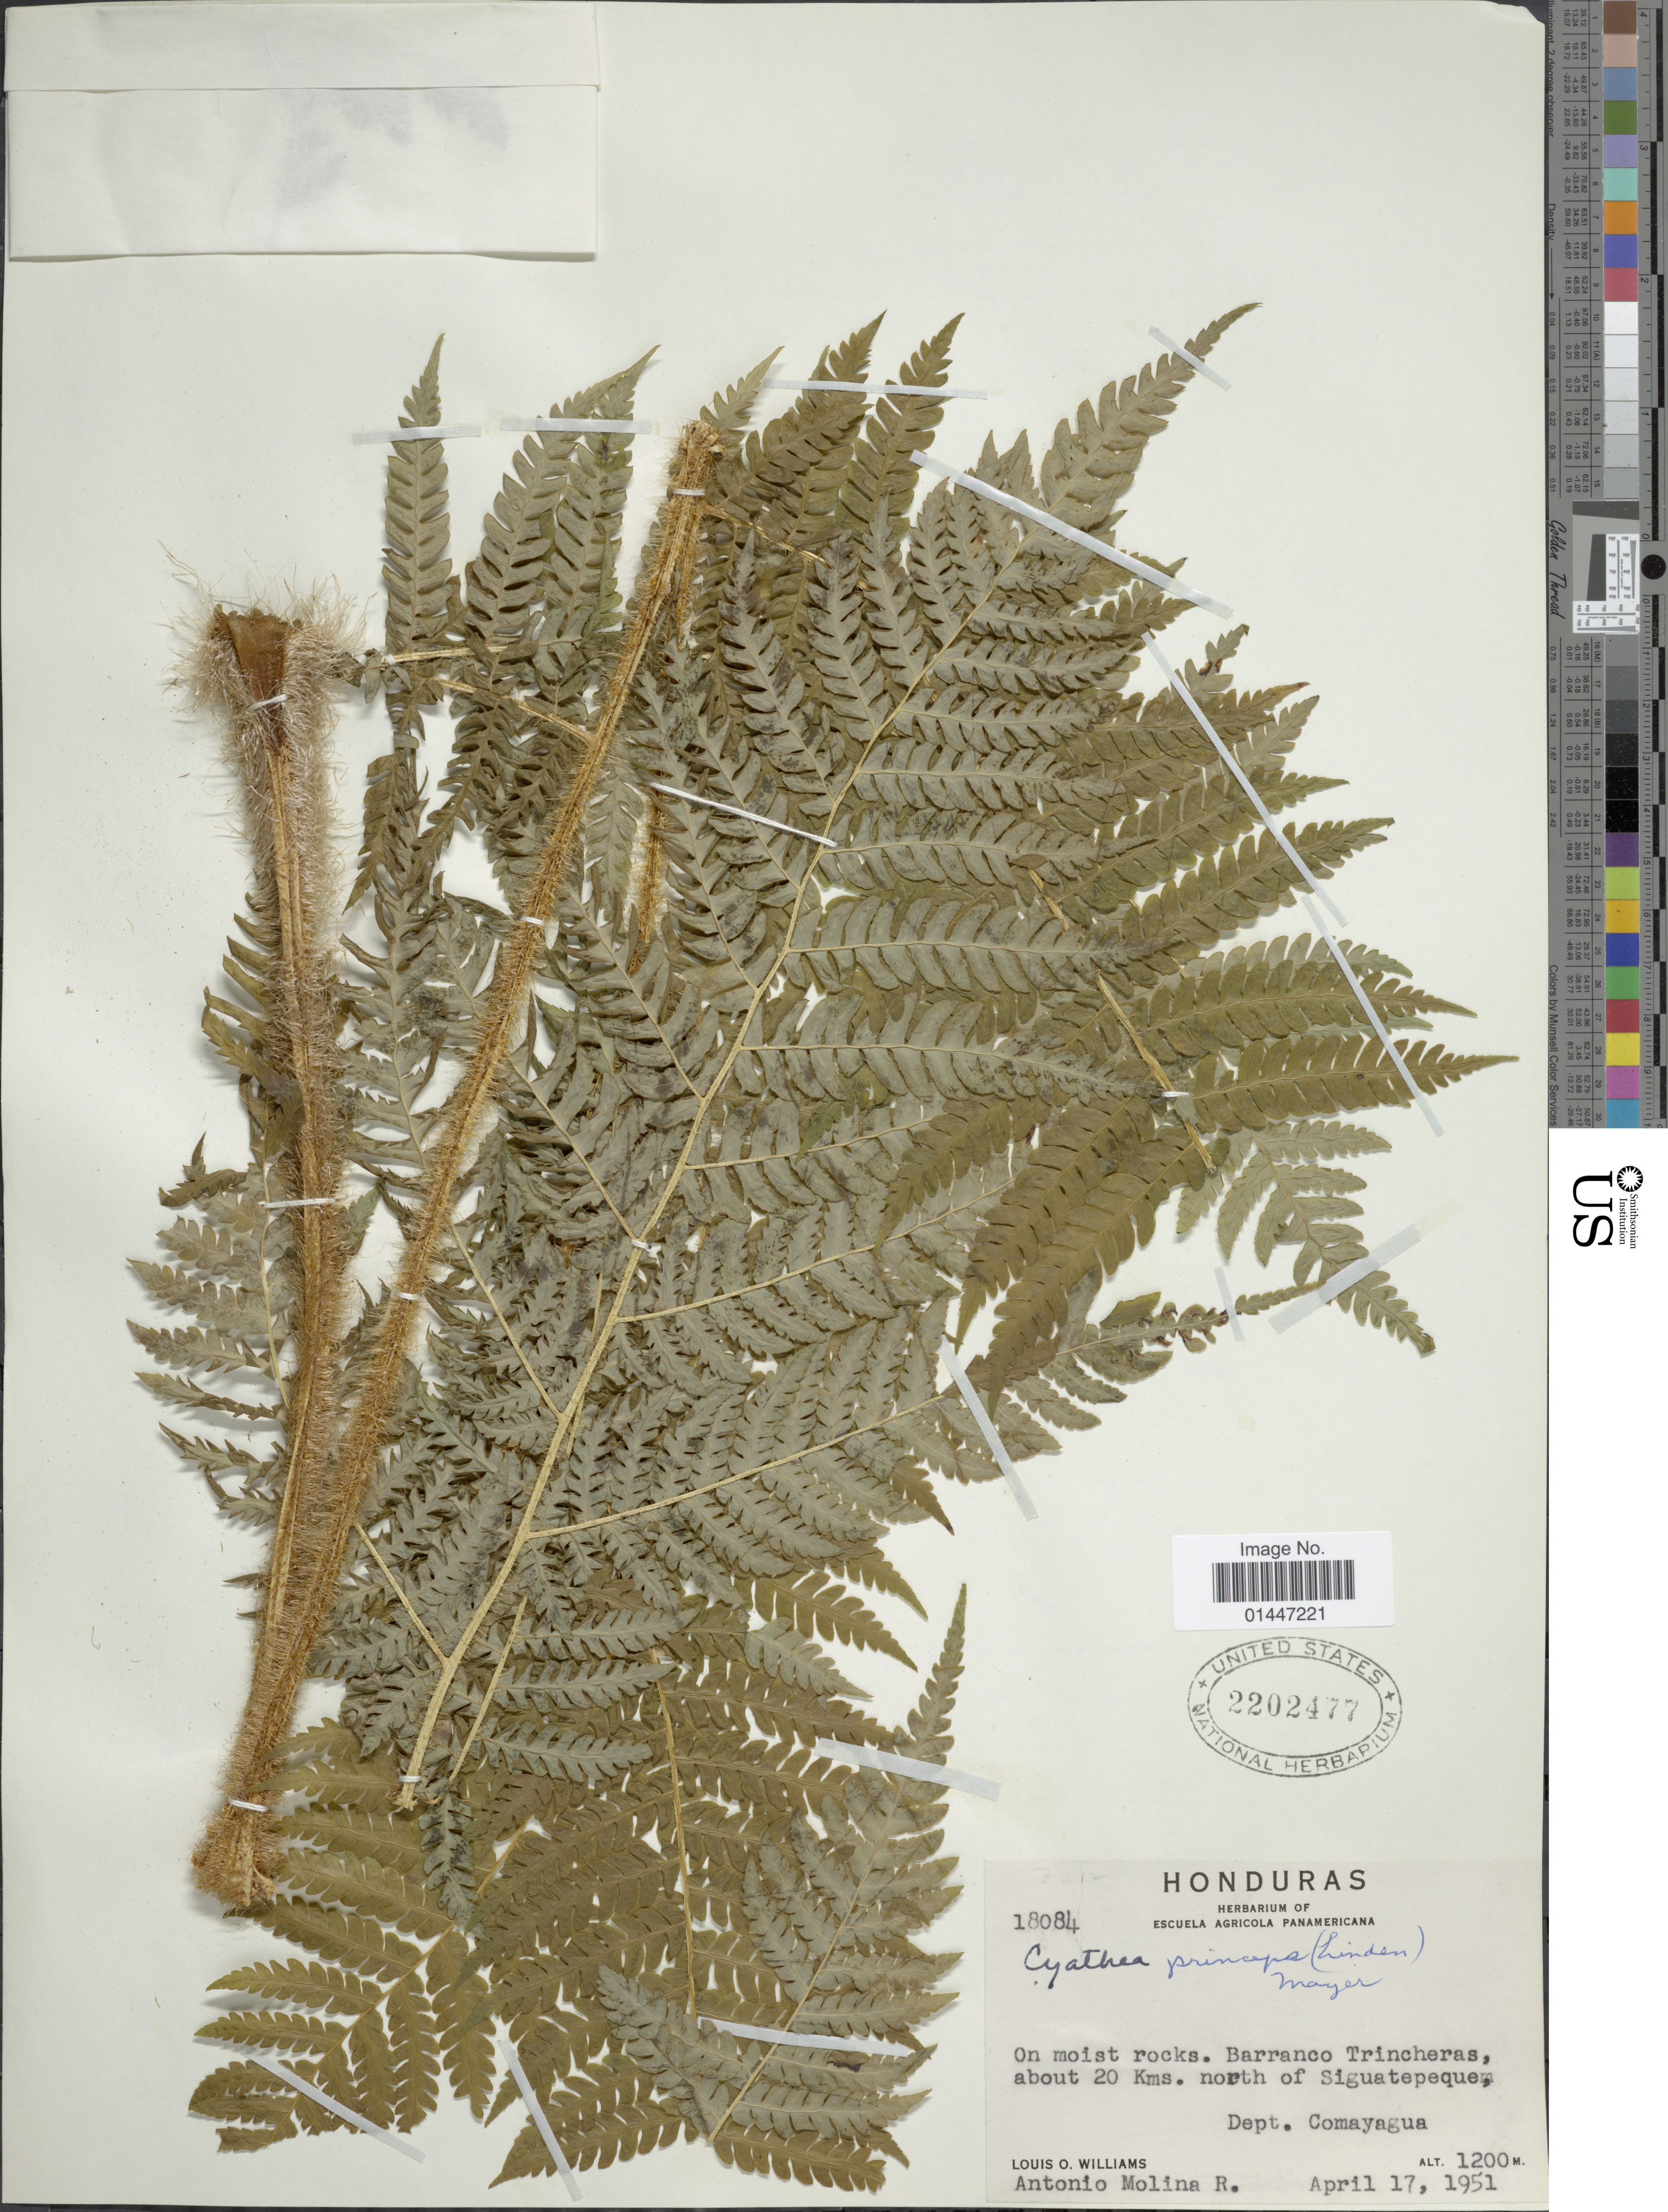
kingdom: Plantae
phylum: Tracheophyta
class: Polypodiopsida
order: Cyatheales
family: Cyatheaceae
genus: Sphaeropteris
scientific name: Sphaeropteris horrida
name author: (Liebm.) R.M. Tryon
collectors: L. O. Williams & A. Molina R.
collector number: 18084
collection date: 1951-04-17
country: Honduras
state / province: Comayagua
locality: Barranca Trincheras, about 20 Kms. north of Siguatepeque, Dept. Comayagua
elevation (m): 1200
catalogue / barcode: US 2202477